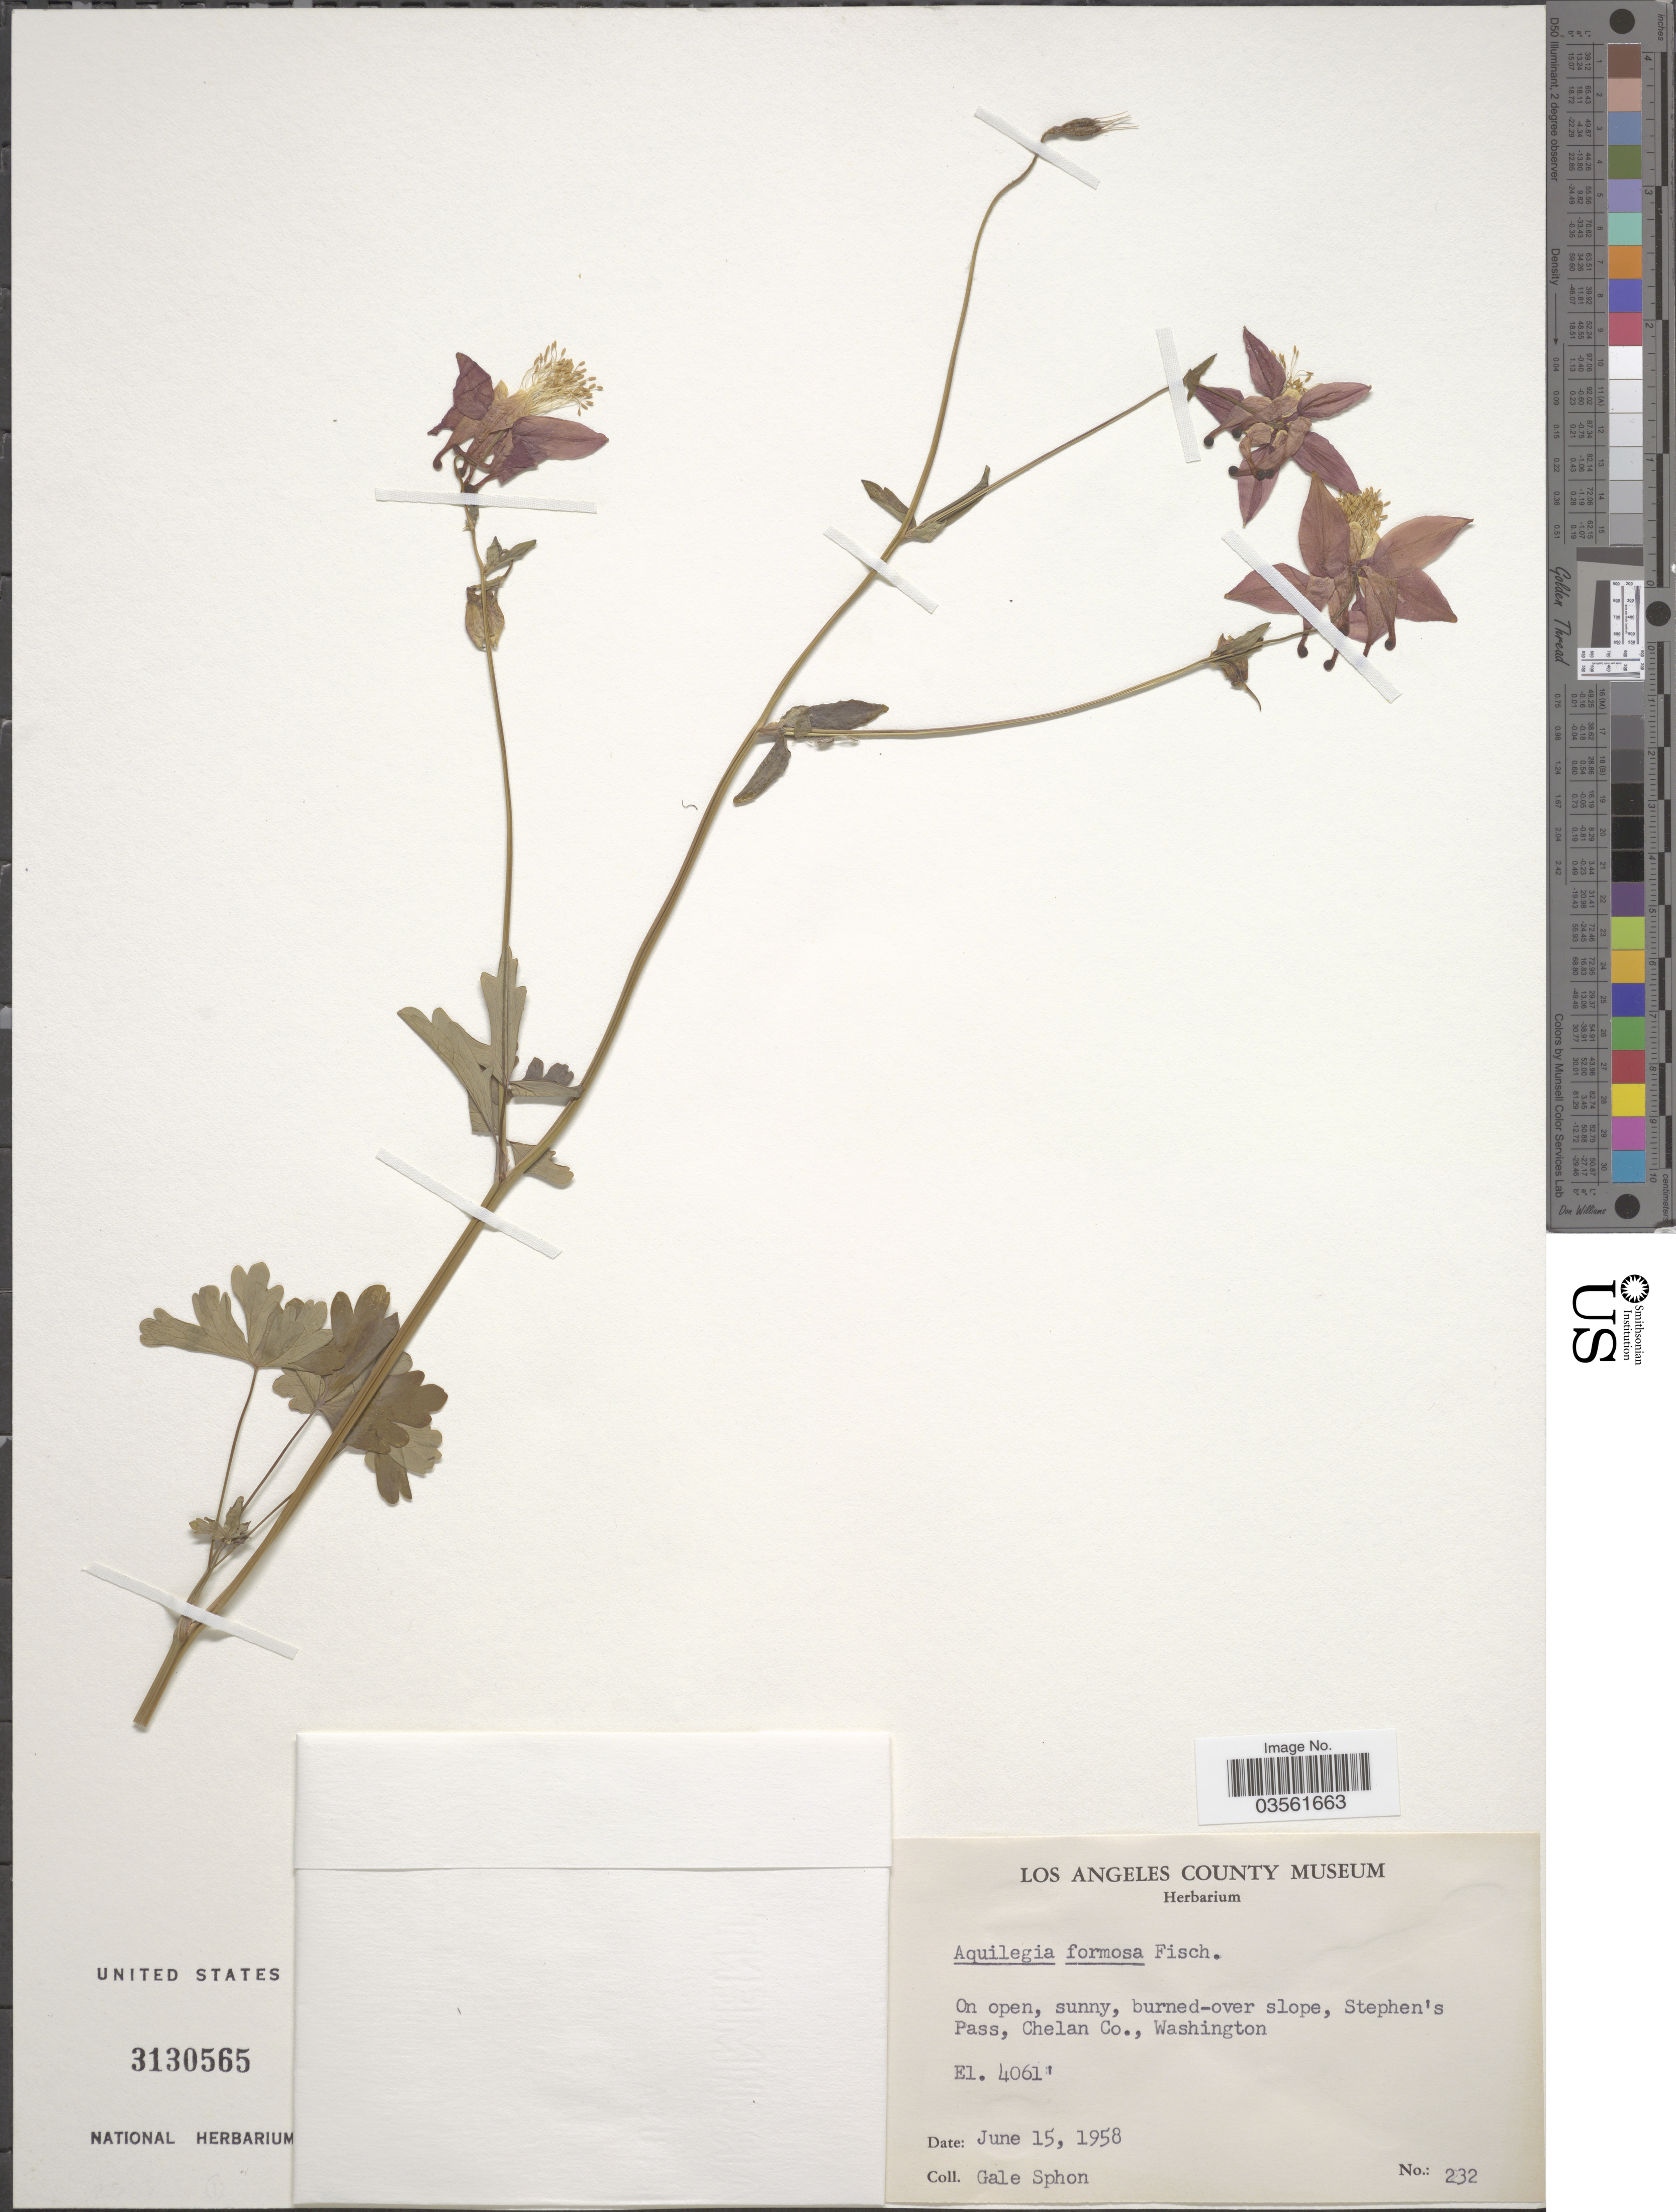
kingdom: Plantae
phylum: Tracheophyta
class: Magnoliopsida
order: Ranunculales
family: Ranunculaceae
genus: Aquilegia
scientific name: Aquilegia formosa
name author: Fisch. ex DC.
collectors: G. Sphon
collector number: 232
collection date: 1958-06-15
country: United States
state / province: Washington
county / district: Chelan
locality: Stephen's Pass, Chelan Co.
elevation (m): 1238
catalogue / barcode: US 3130565